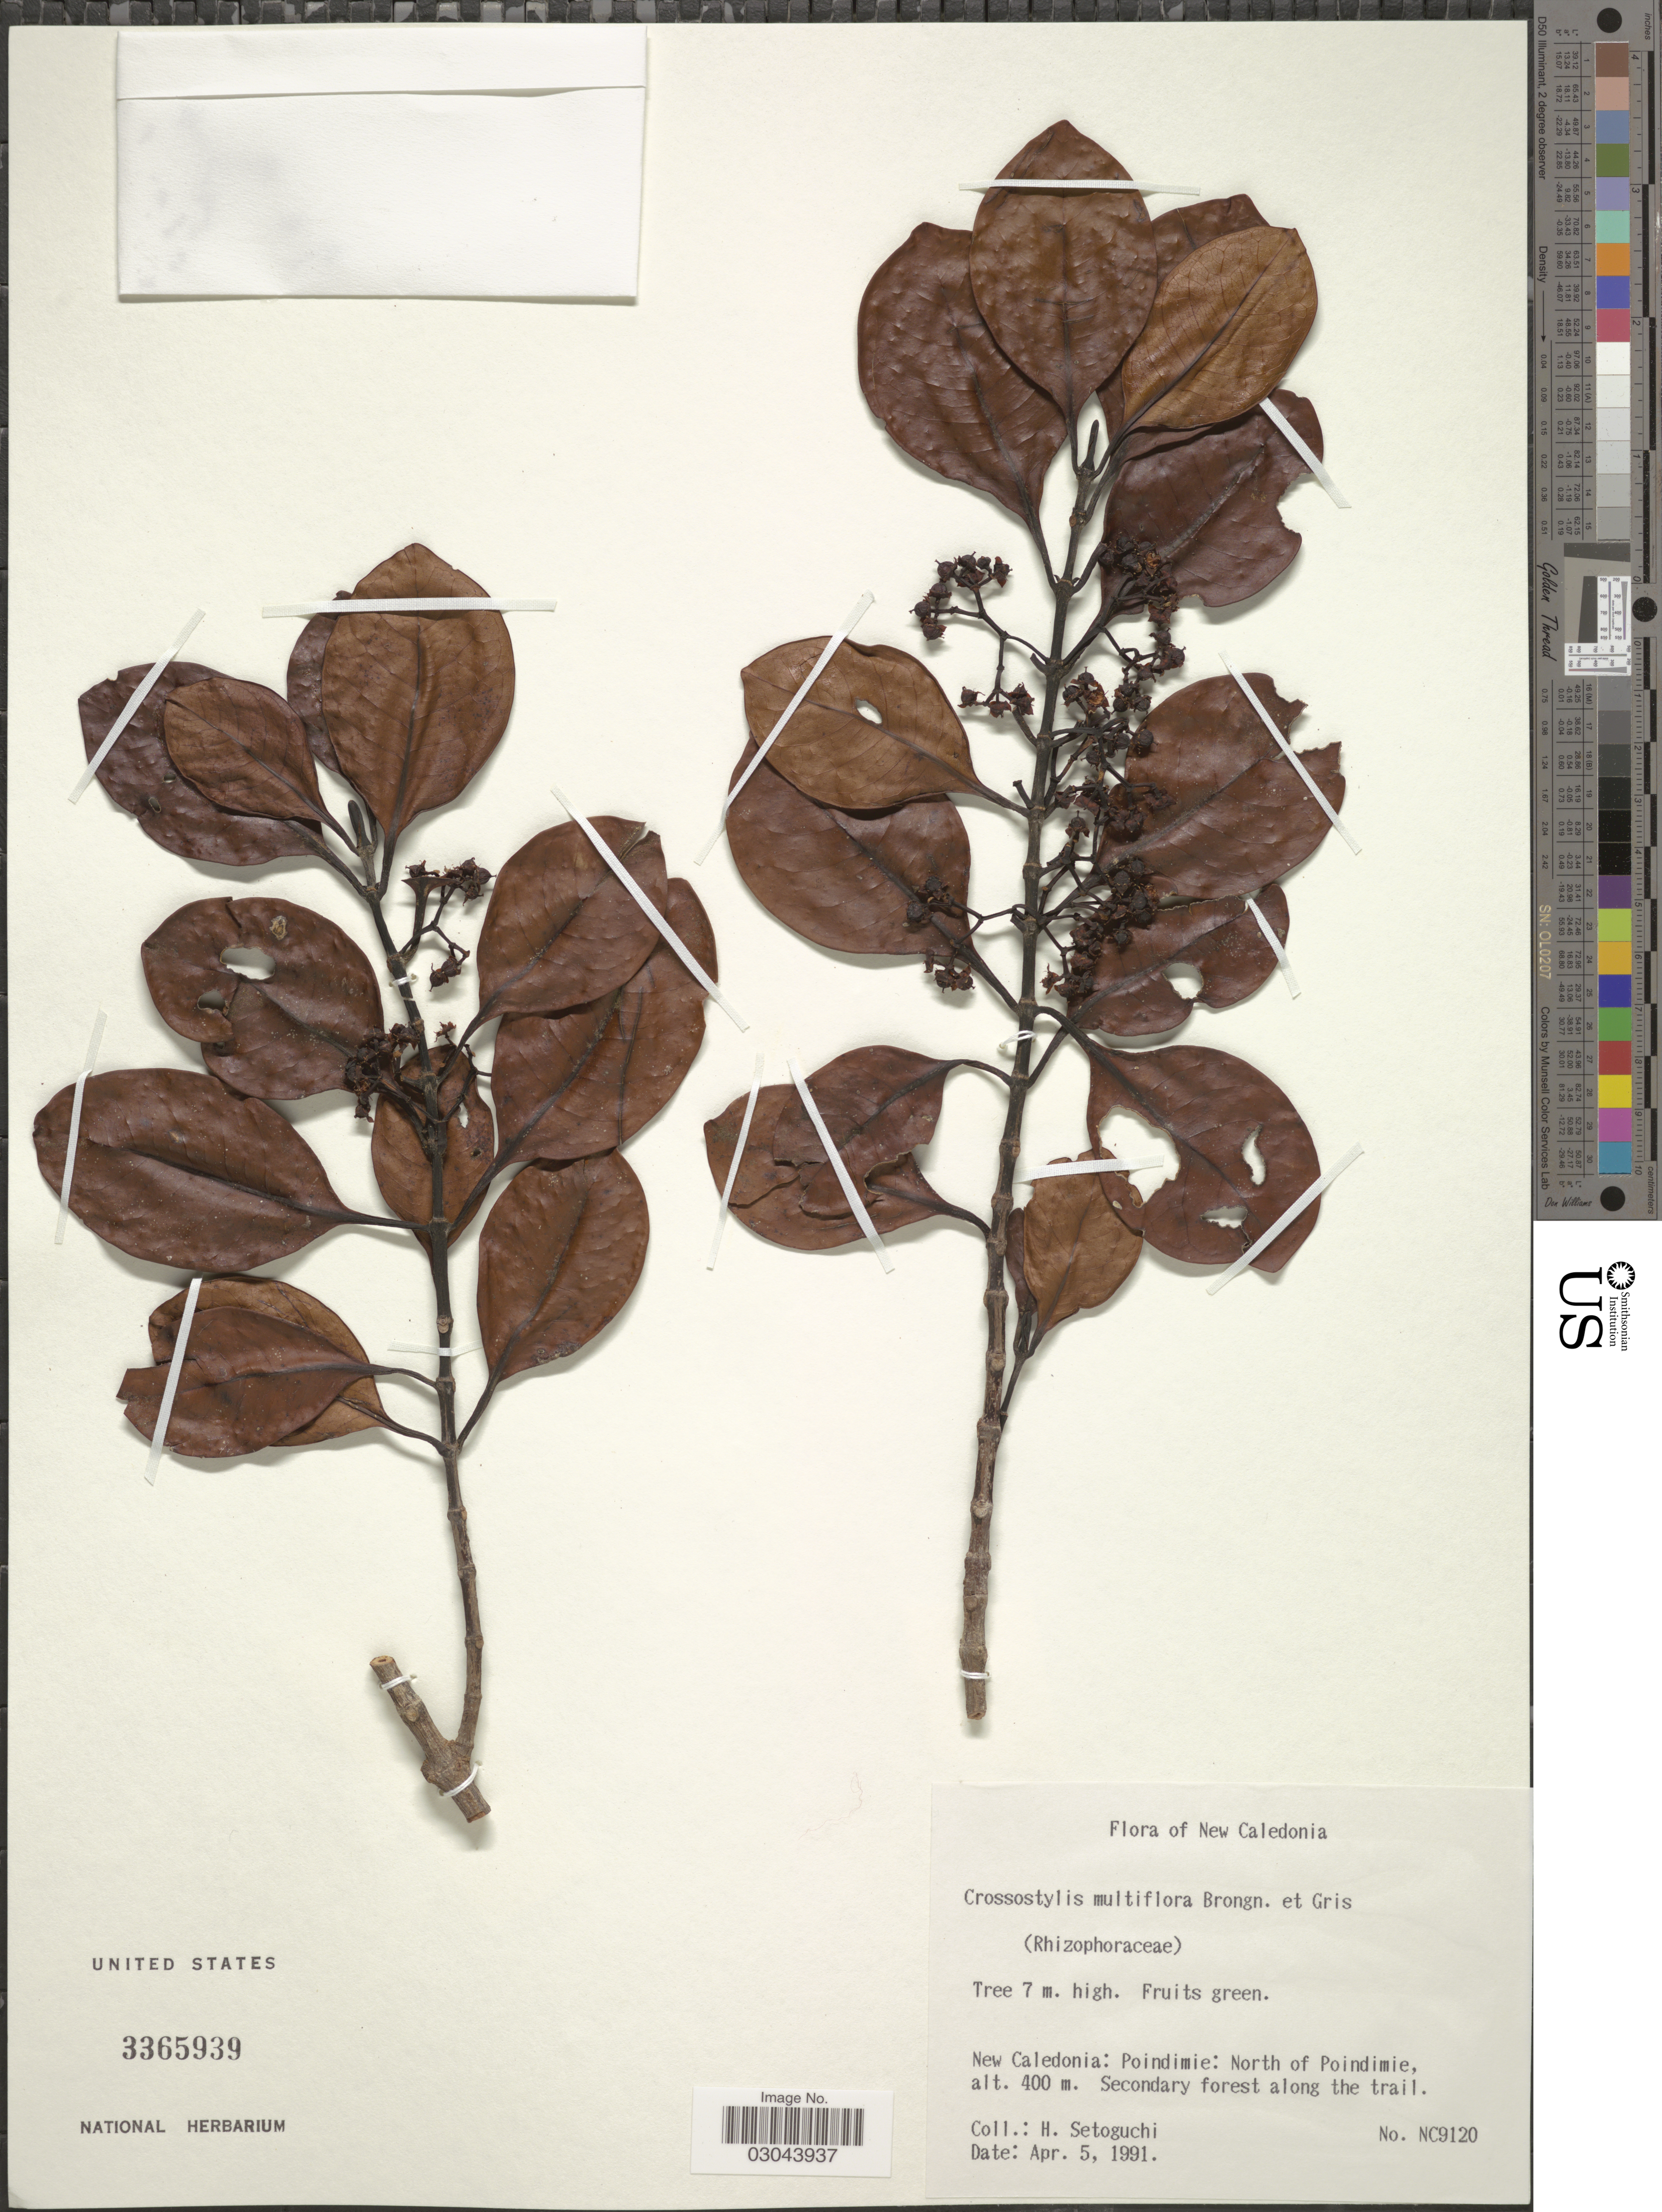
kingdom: Plantae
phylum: Tracheophyta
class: Magnoliopsida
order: Malpighiales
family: Rhizophoraceae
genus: Crossostylis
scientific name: Crossostylis multiflora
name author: Brongn. & Gris ex Pancher & Sebert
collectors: H. Setoguchi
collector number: NC9120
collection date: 1991-04-05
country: New Caledonia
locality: Poindimie: North of Poindimie. Secondary forest along the trail.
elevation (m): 400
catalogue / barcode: US 3365939